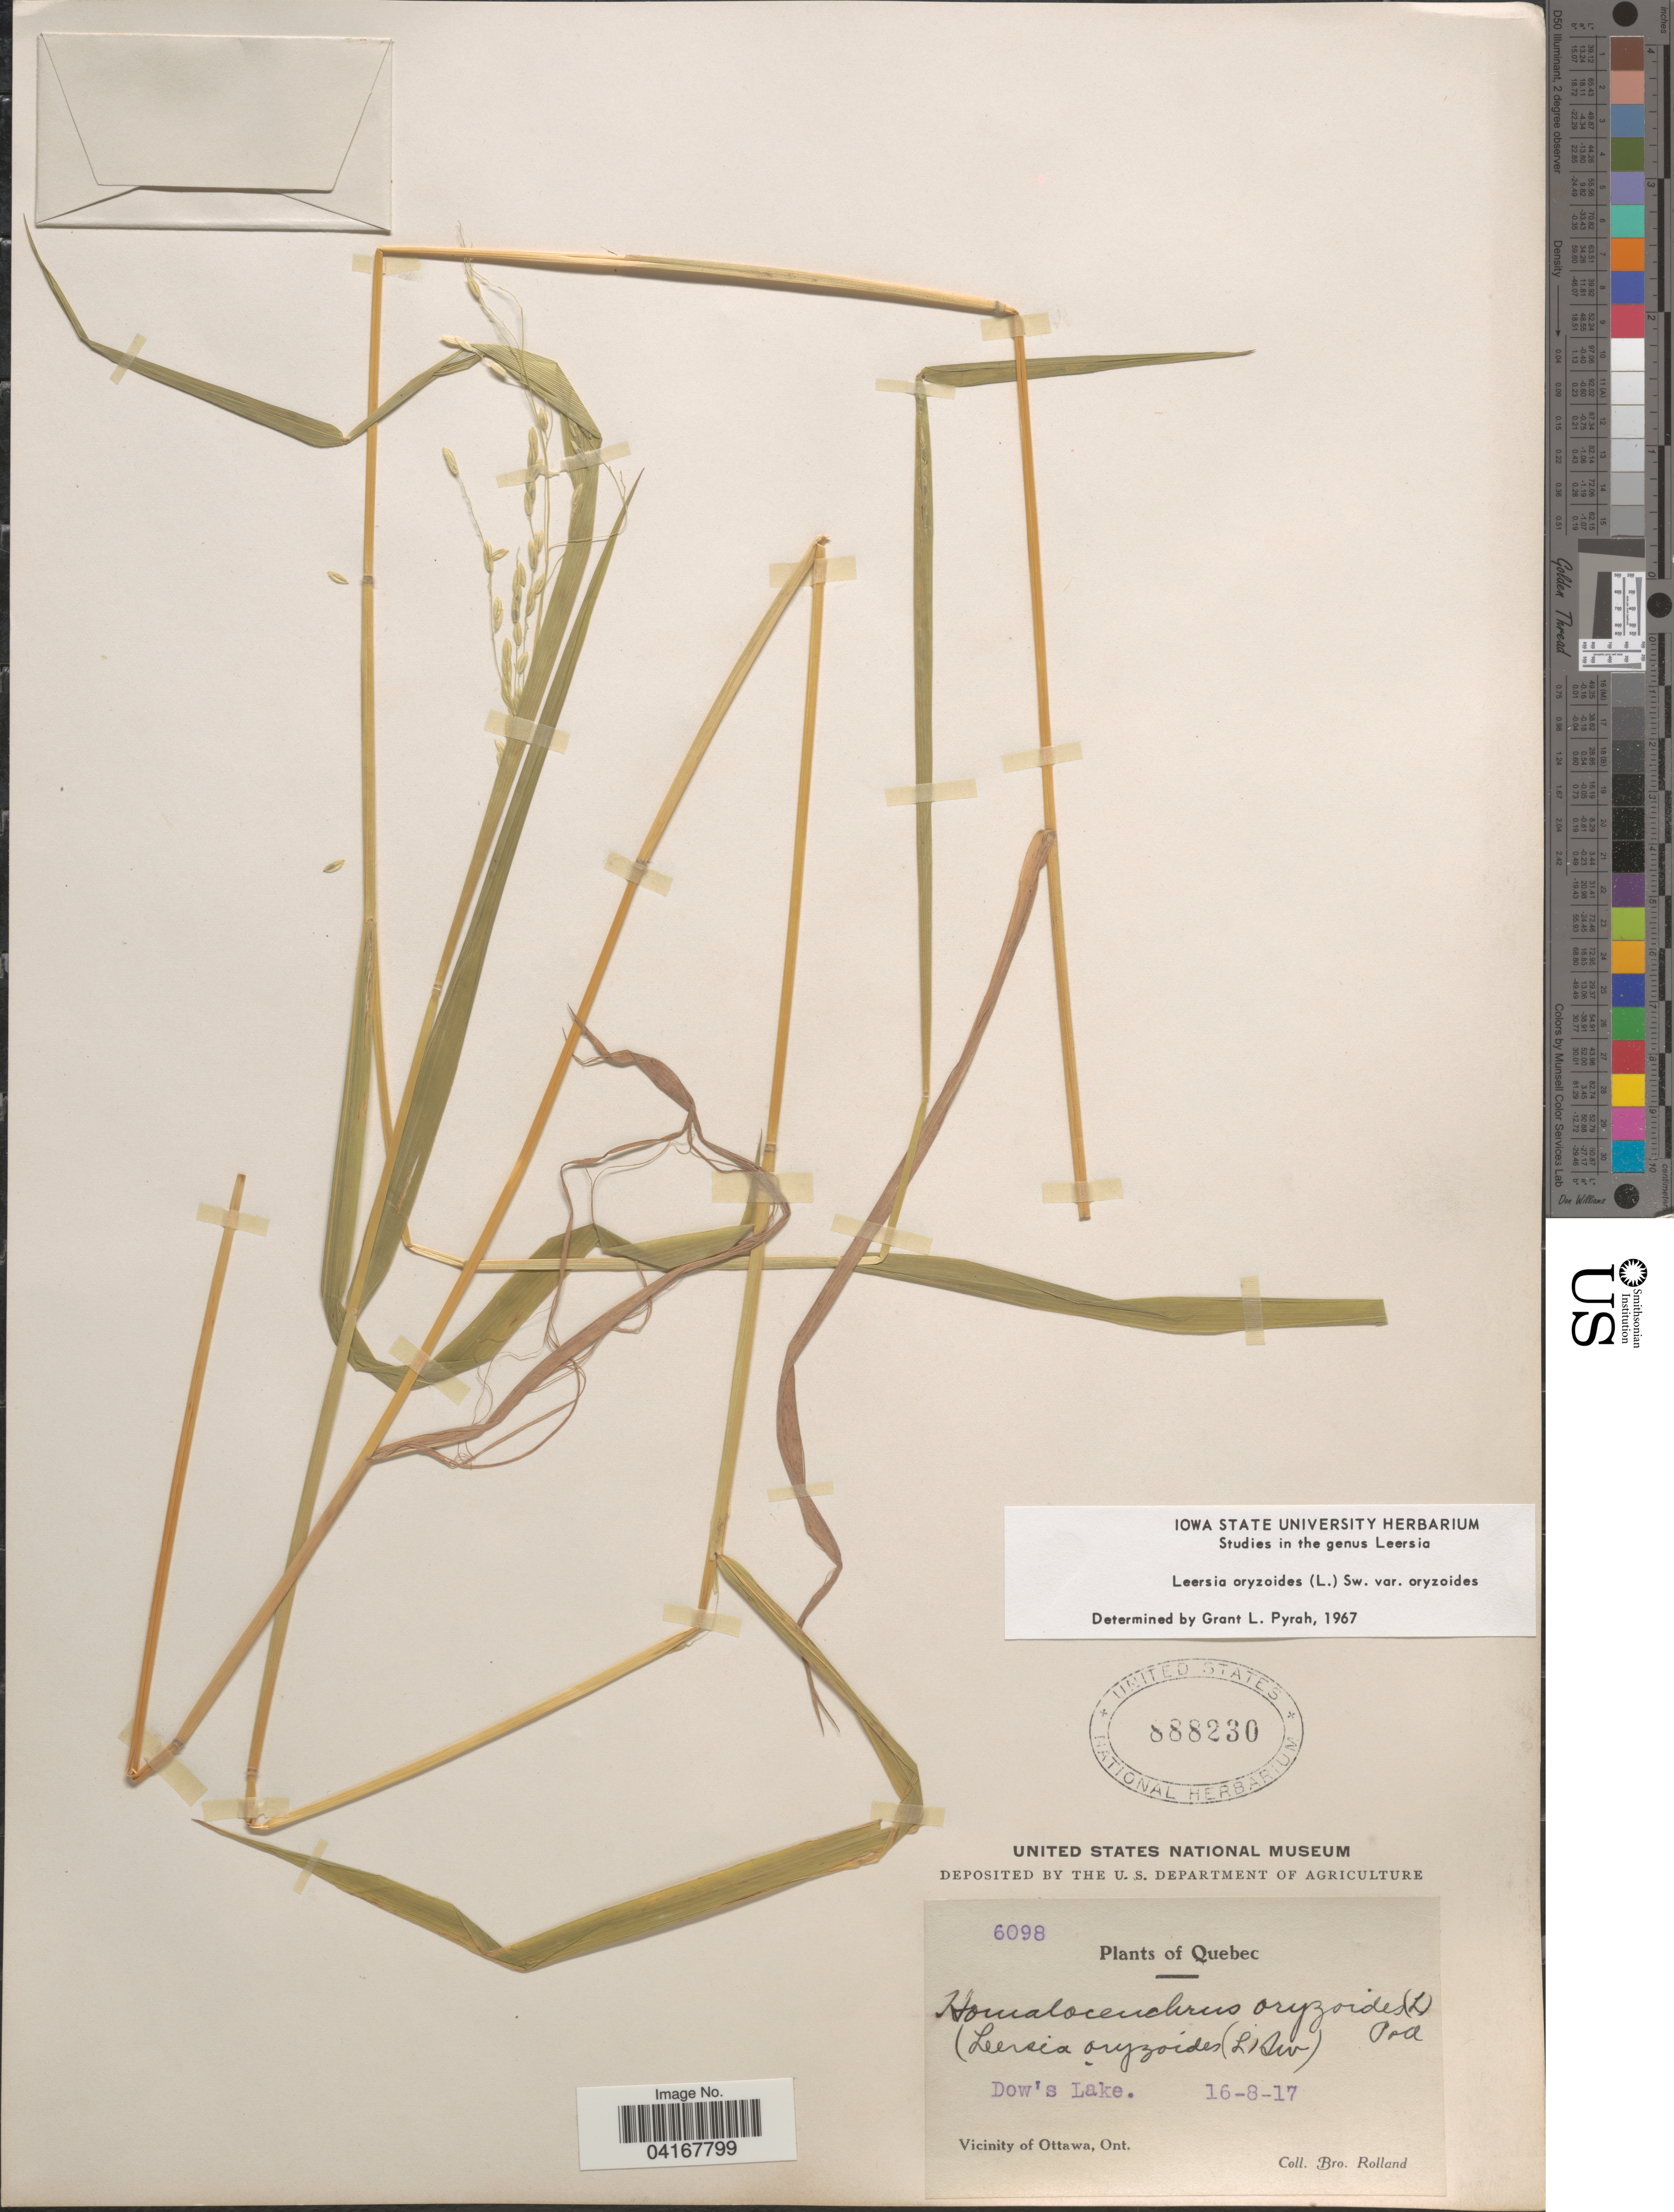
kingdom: Plantae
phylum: Tracheophyta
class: Liliopsida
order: Poales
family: Poaceae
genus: Leersia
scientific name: Leersia oryzoides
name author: (L.) Sw.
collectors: B. Rolland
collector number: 6098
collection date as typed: Transcribed d/m/y: 16/8/17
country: Canada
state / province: Quebec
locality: Quebec. Dow's Lake. Vicinity of Ottawa.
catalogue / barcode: US 888230